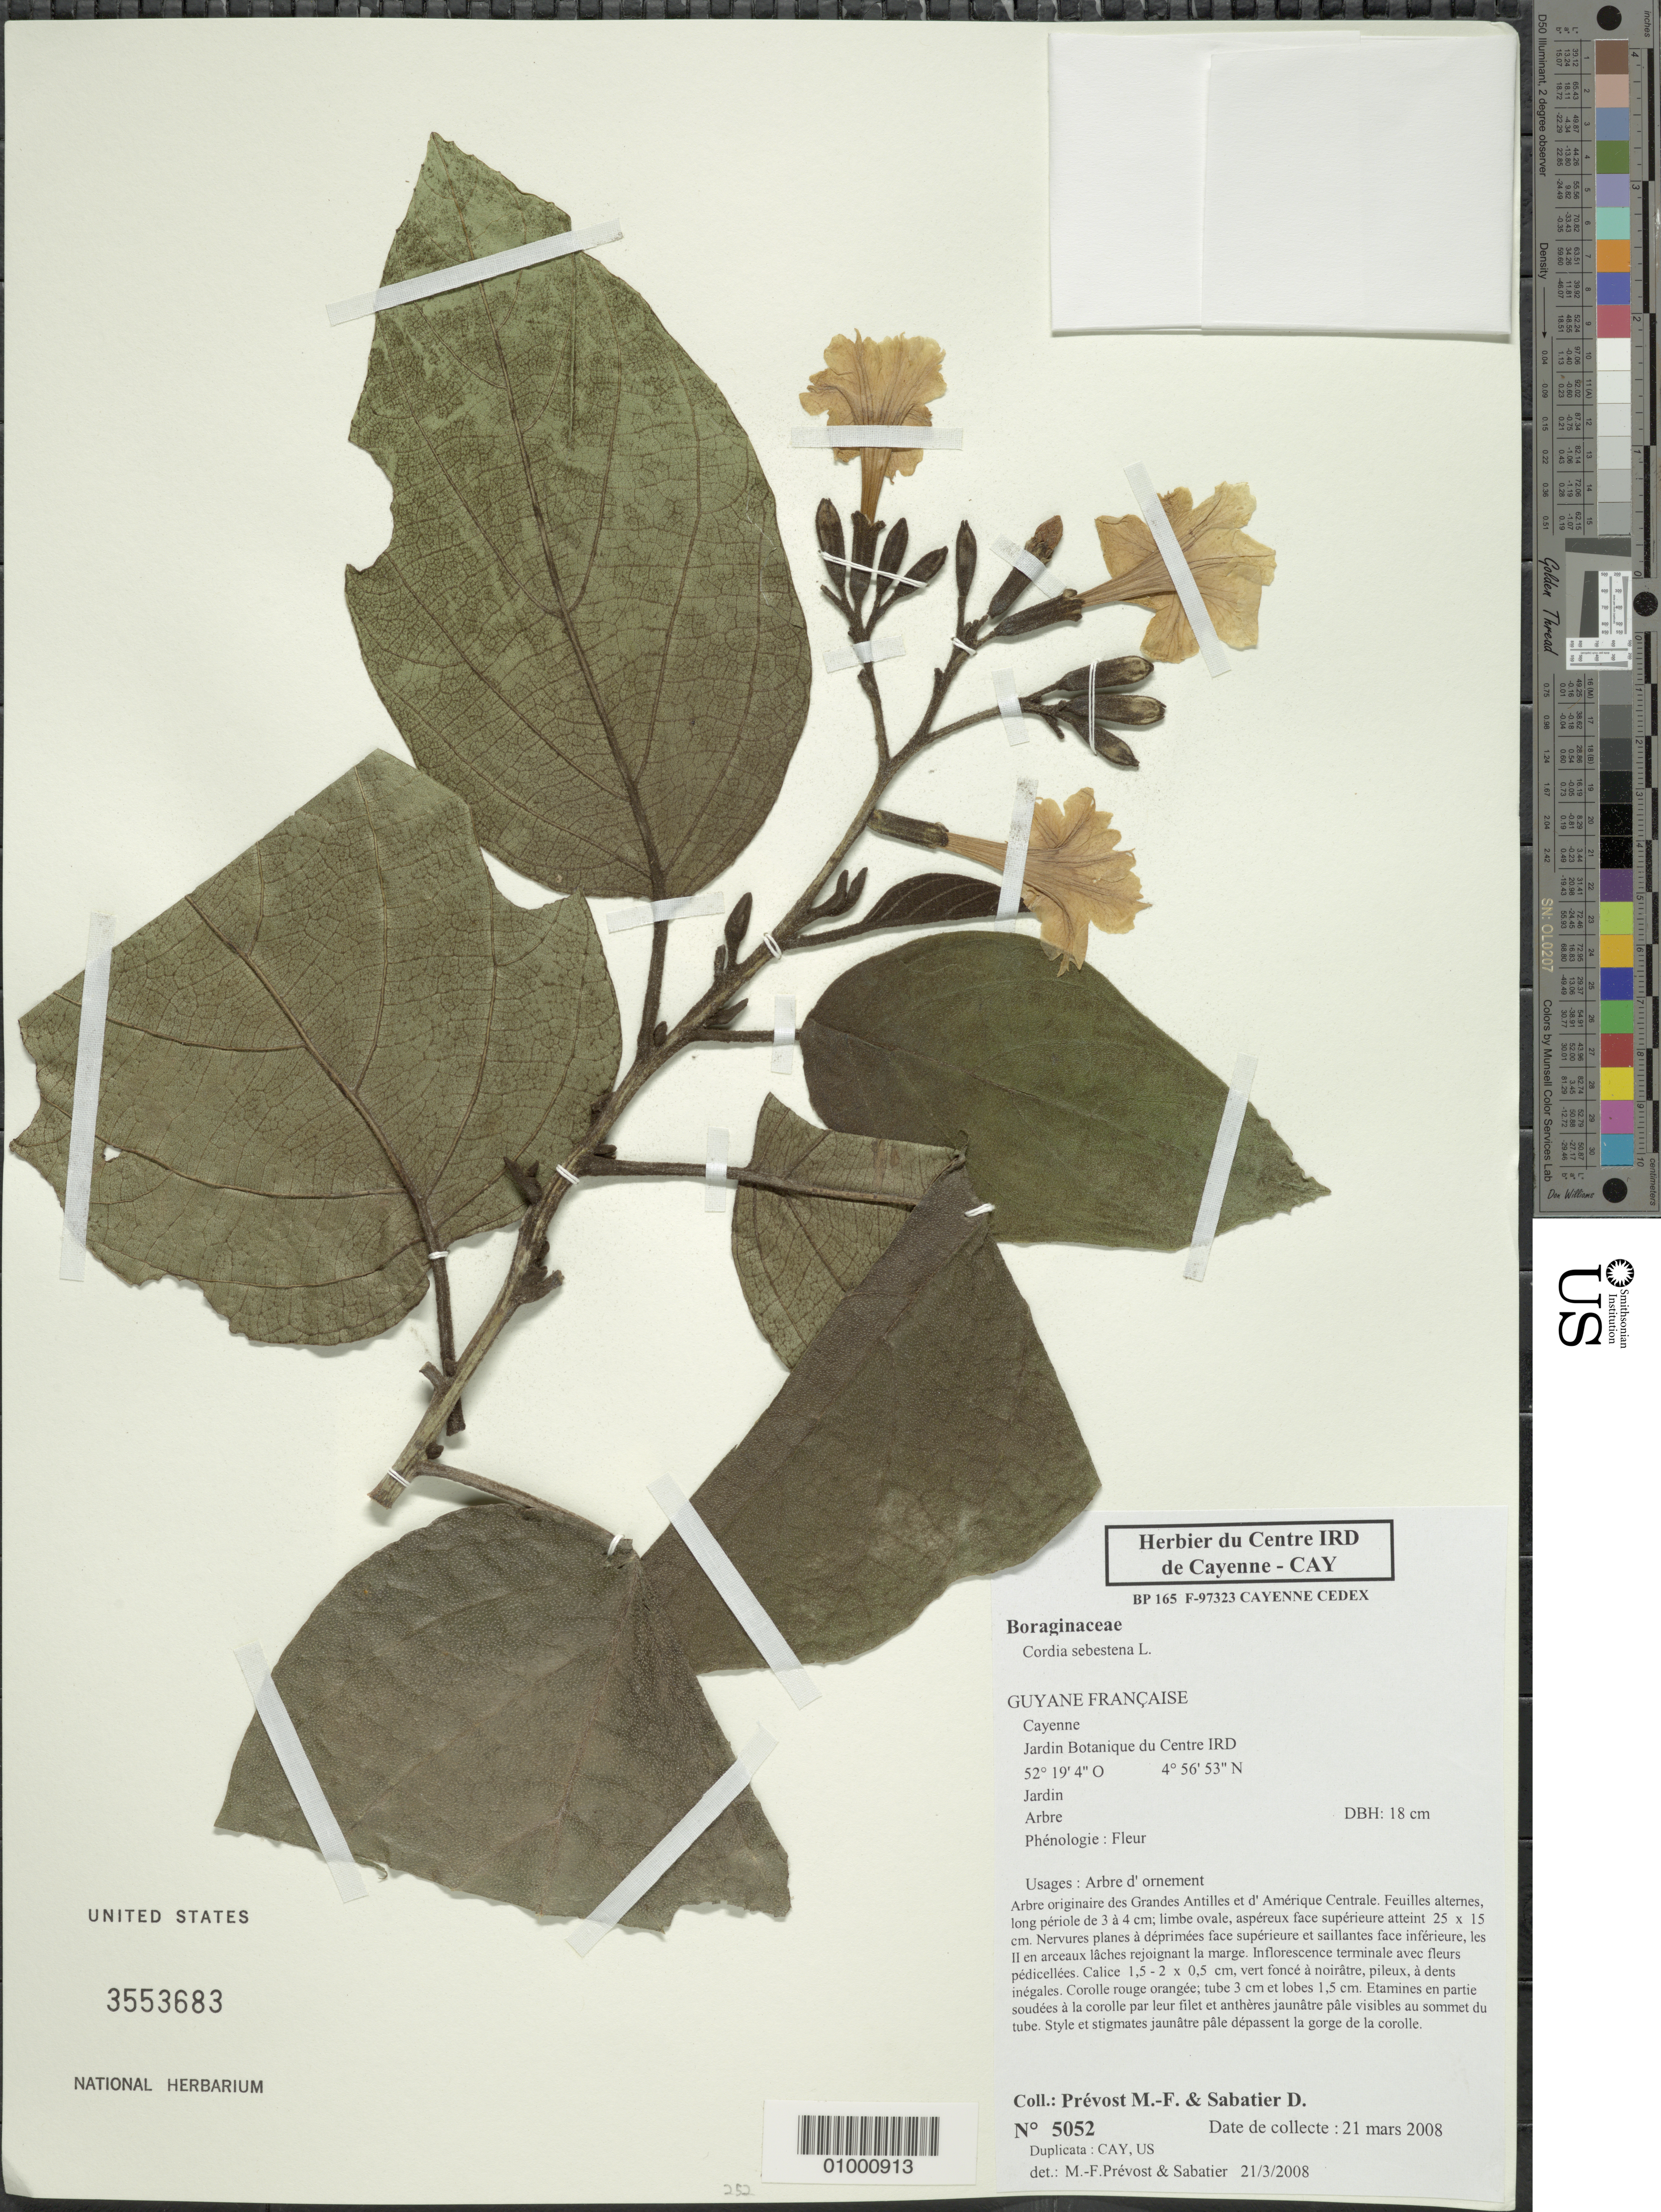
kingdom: Plantae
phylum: Tracheophyta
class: Magnoliopsida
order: Boraginales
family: Cordiaceae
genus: Cordia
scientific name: Cordia sebestena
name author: L.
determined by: Prévost, M.-F.; Sabatier, D.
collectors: M.-F. Prévost & D. Sabatier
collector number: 5052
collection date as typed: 21-Mar-08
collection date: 2008-03-21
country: French Guiana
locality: Cayenne, Jardin Botanique du Centre IRD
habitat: Jardin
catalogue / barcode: US 3553683